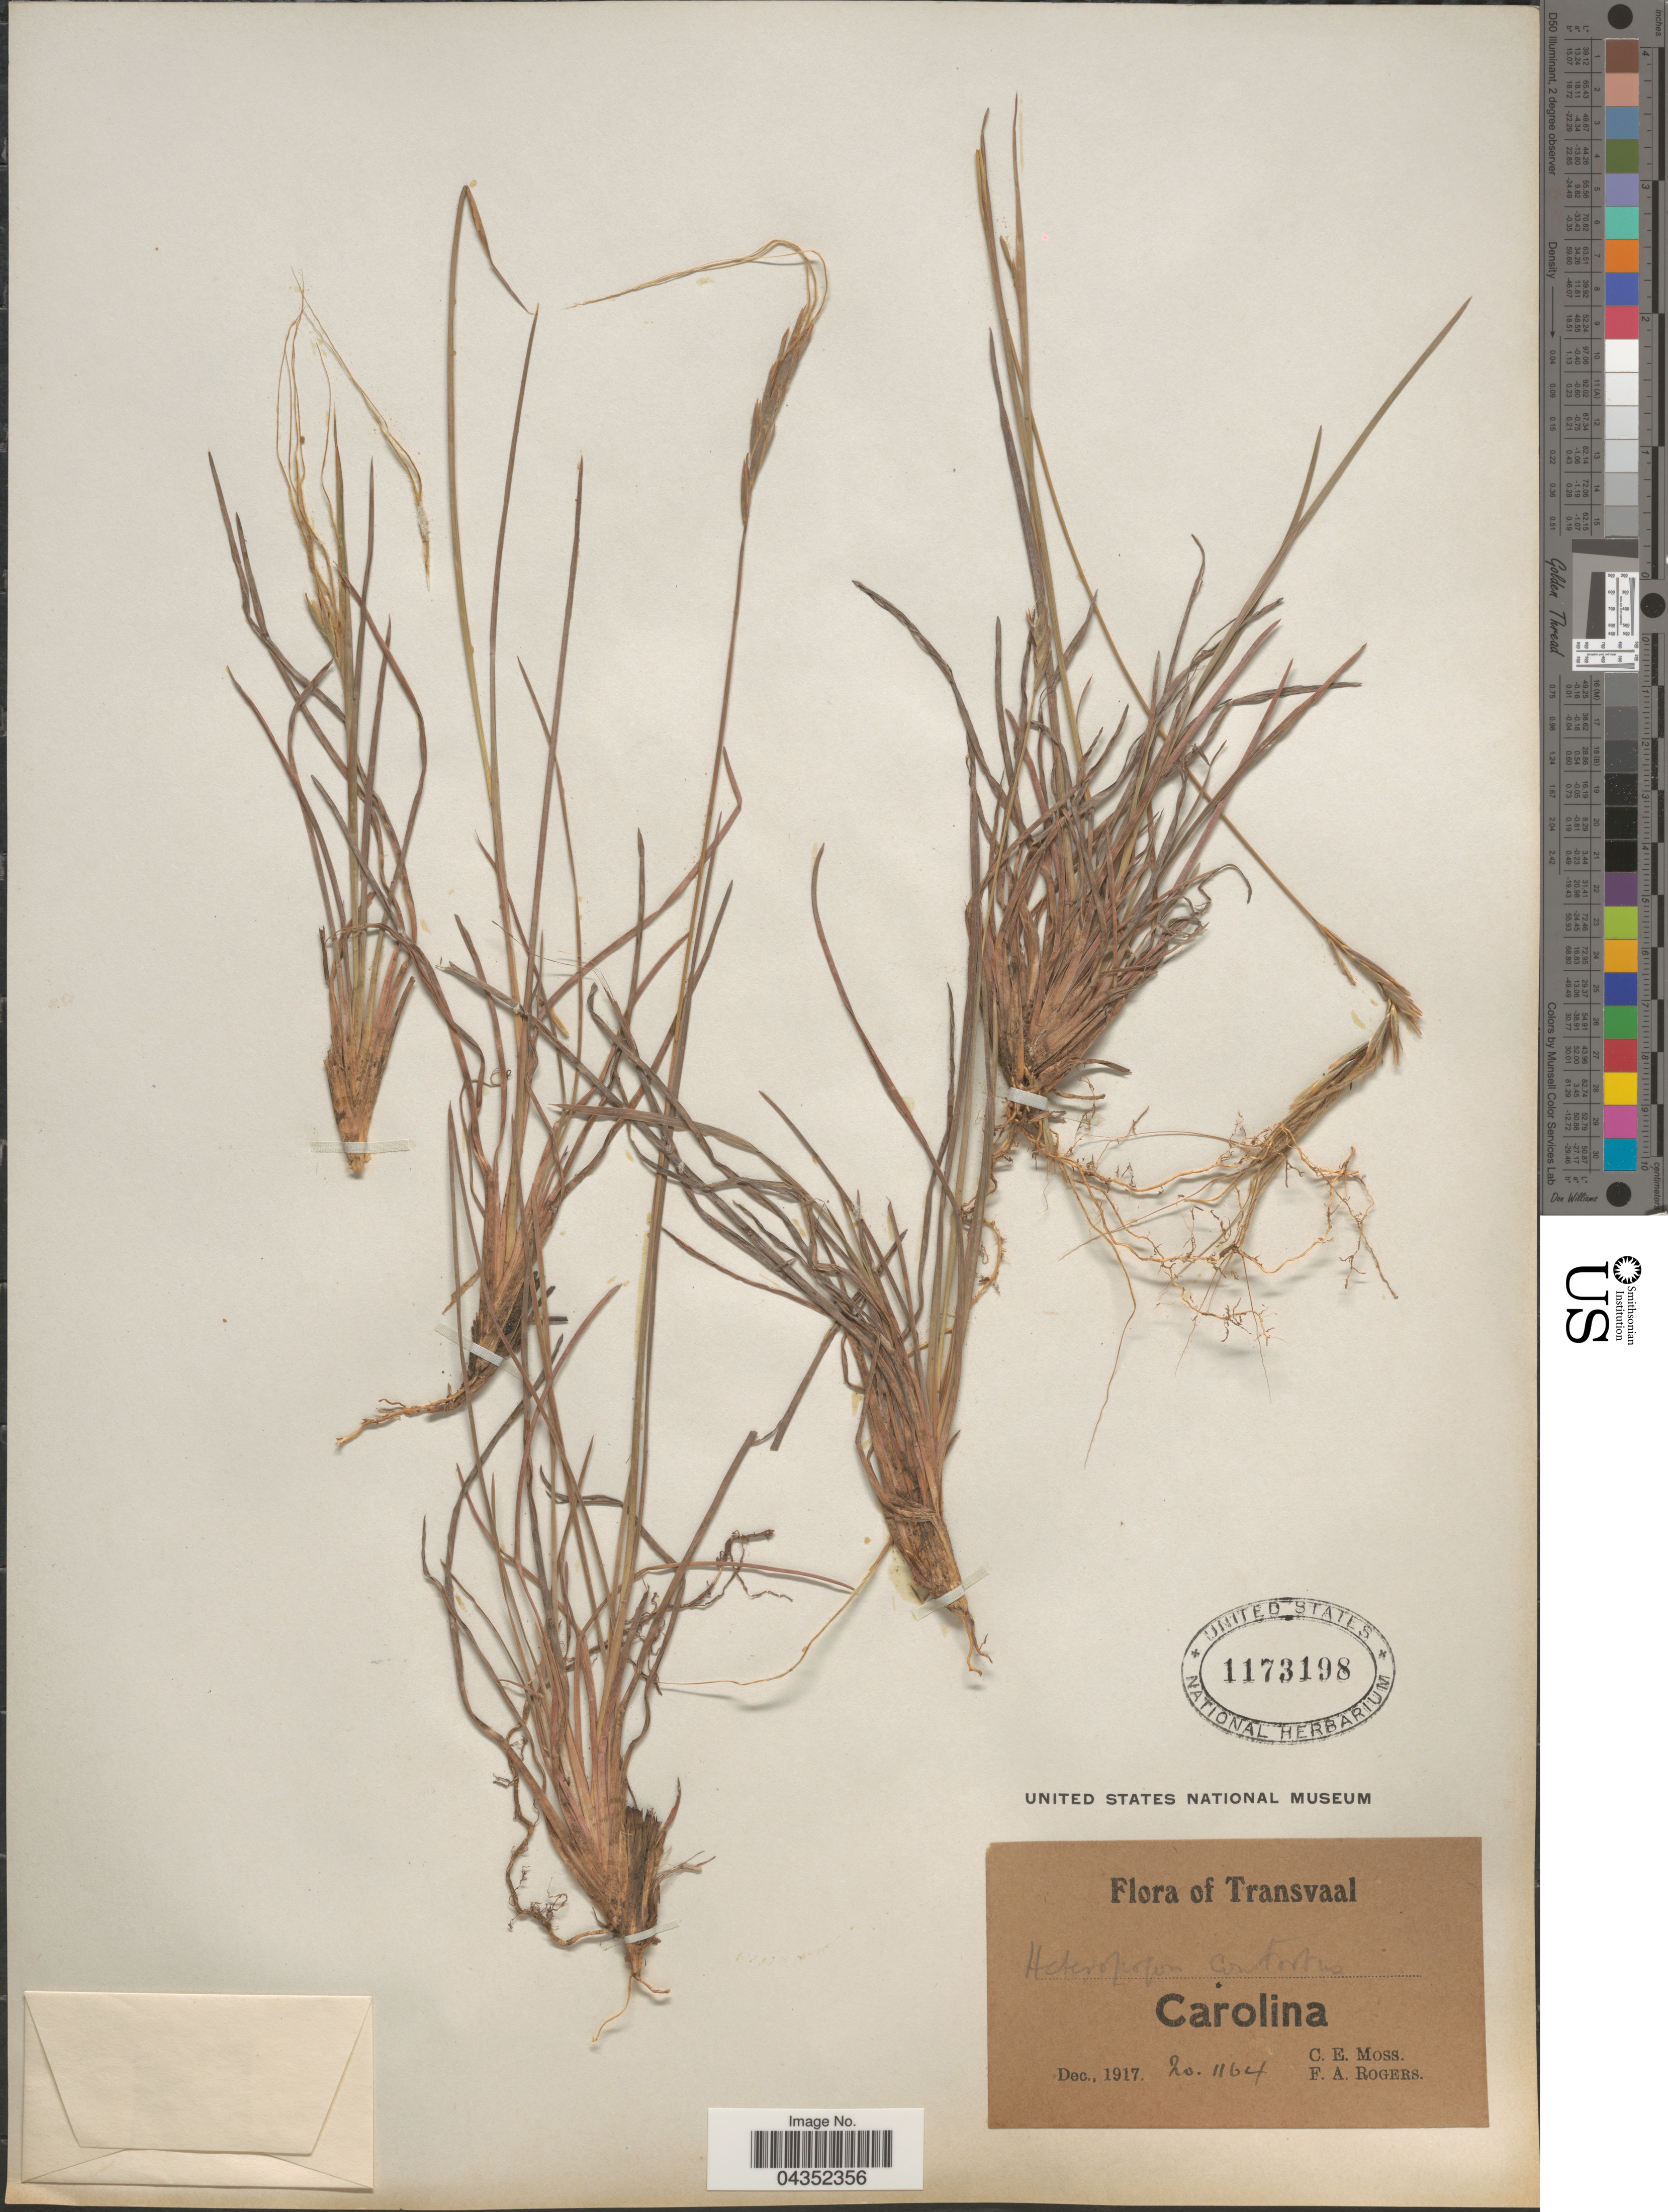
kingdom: Plantae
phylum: Tracheophyta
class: Liliopsida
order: Poales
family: Poaceae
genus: Heteropogon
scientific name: Heteropogon contortus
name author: (L.) P. Beauv. ex Roem. & Schult.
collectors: C. E. Moss & F. A. Rogers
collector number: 201164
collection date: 1917-12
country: South Africa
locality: Transvaal. Carolina.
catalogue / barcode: US 1173198